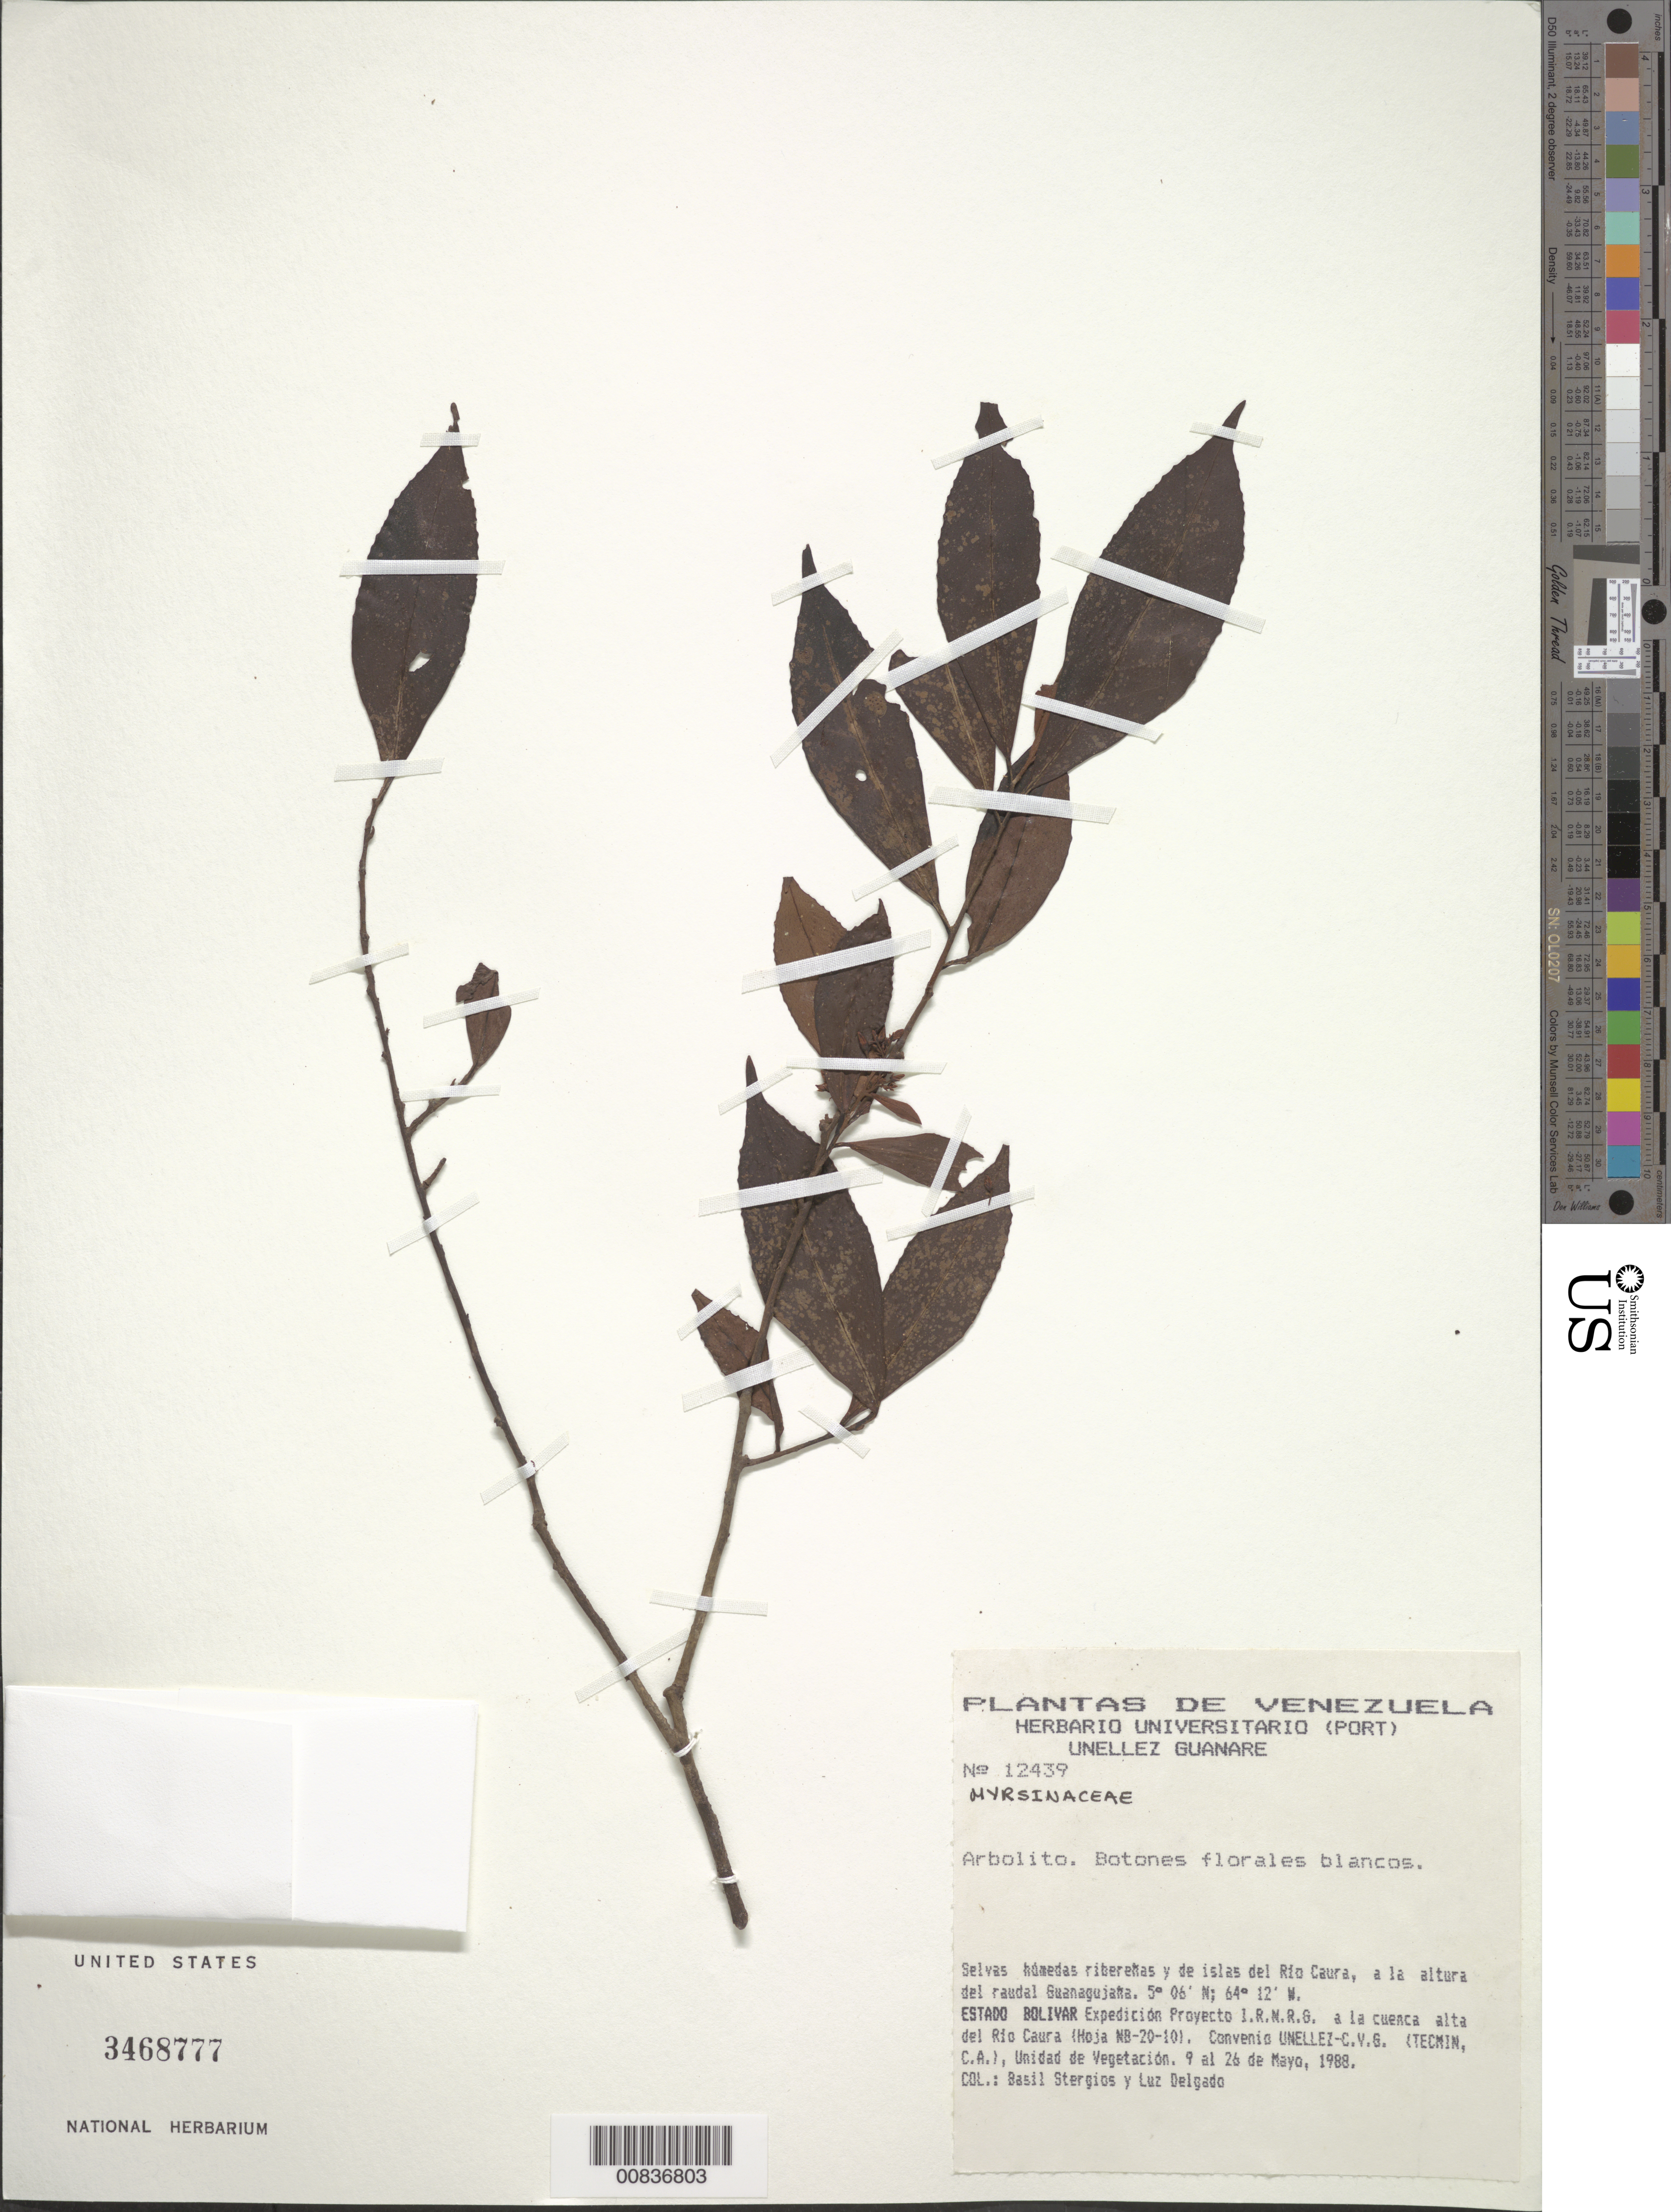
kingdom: Plantae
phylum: Tracheophyta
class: Magnoliopsida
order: Ericales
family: Primulaceae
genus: Ardisia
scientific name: Ardisia guianensis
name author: (Aubl.) Mez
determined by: Pipoly, J. J.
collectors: B. G. Stergios & L. Delgado V.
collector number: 12439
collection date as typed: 9-May-88 to 26-May-88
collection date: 1988-05-09/1988-05-26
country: Venezuela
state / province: Bolívar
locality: Río Caura, raudal Guanagujaña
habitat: Selvas húmedas riberenas y de islas del río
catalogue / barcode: US 3468777